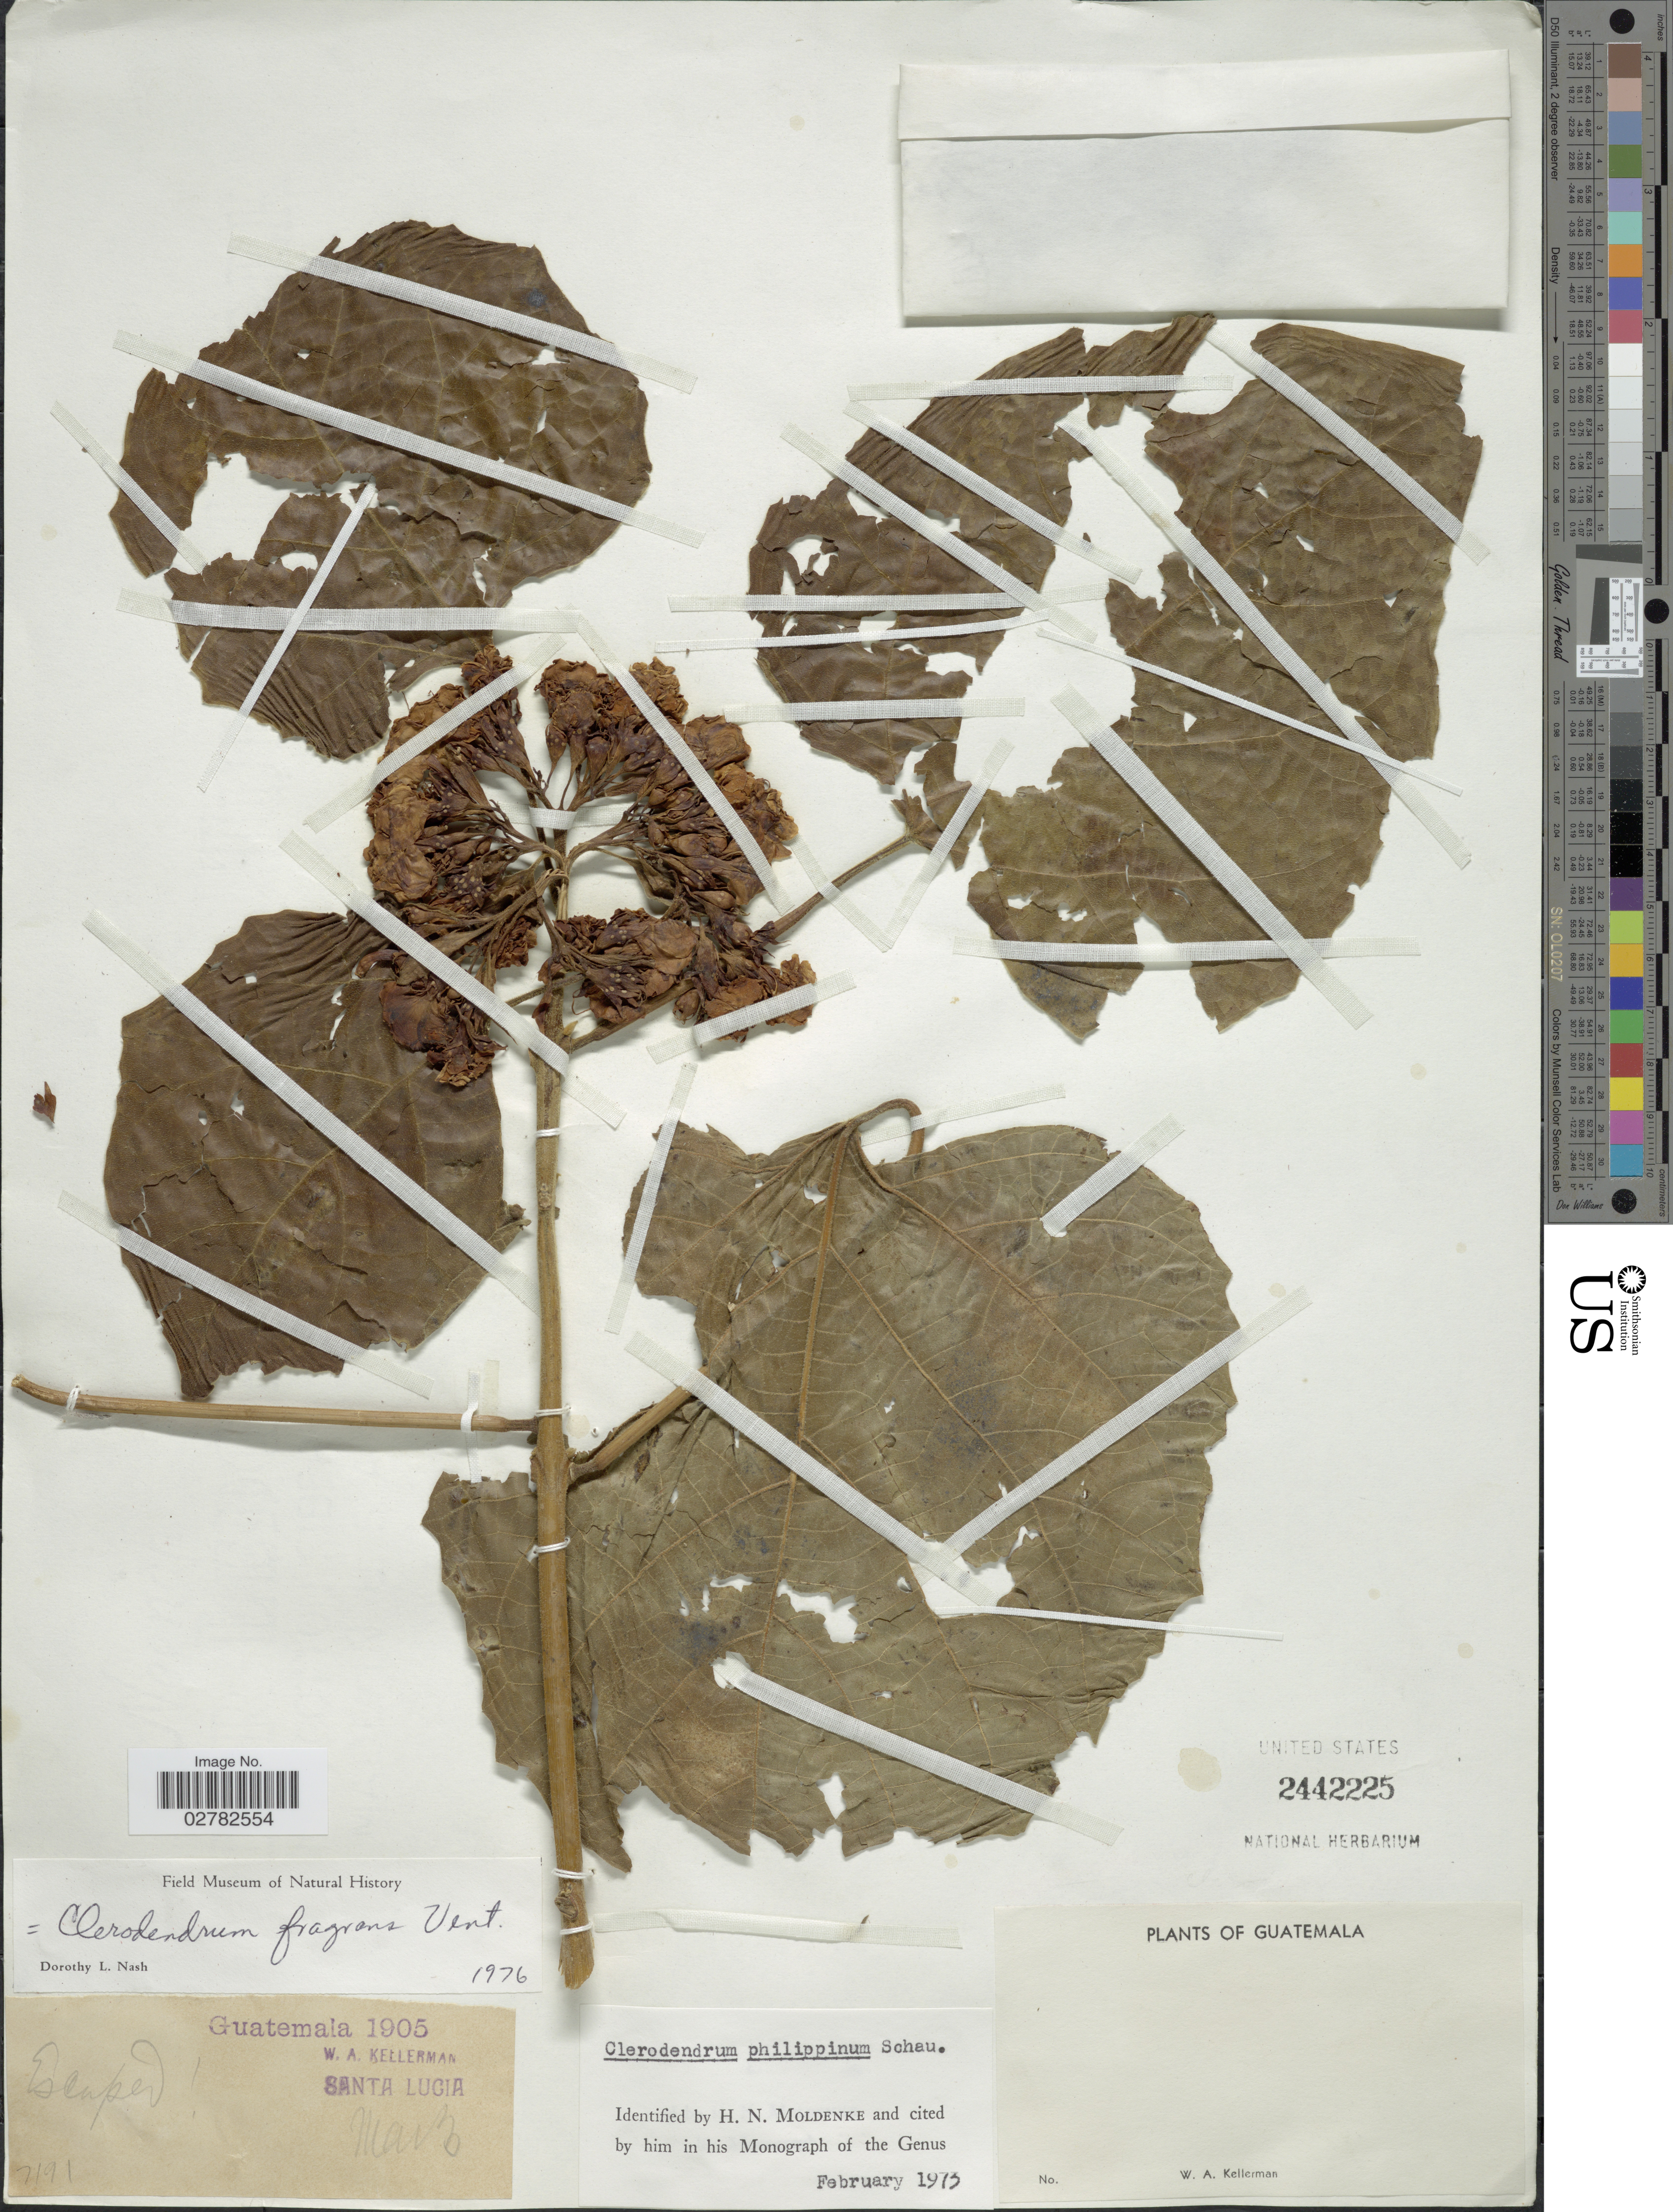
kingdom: Plantae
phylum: Tracheophyta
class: Magnoliopsida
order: Lamiales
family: Lamiaceae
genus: Clerodendrum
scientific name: Clerodendrum philippinum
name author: Schauer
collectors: W. Kellerman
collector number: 7191*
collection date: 1905-03-03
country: Guatemala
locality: Santa Lucia.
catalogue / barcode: US 2442225